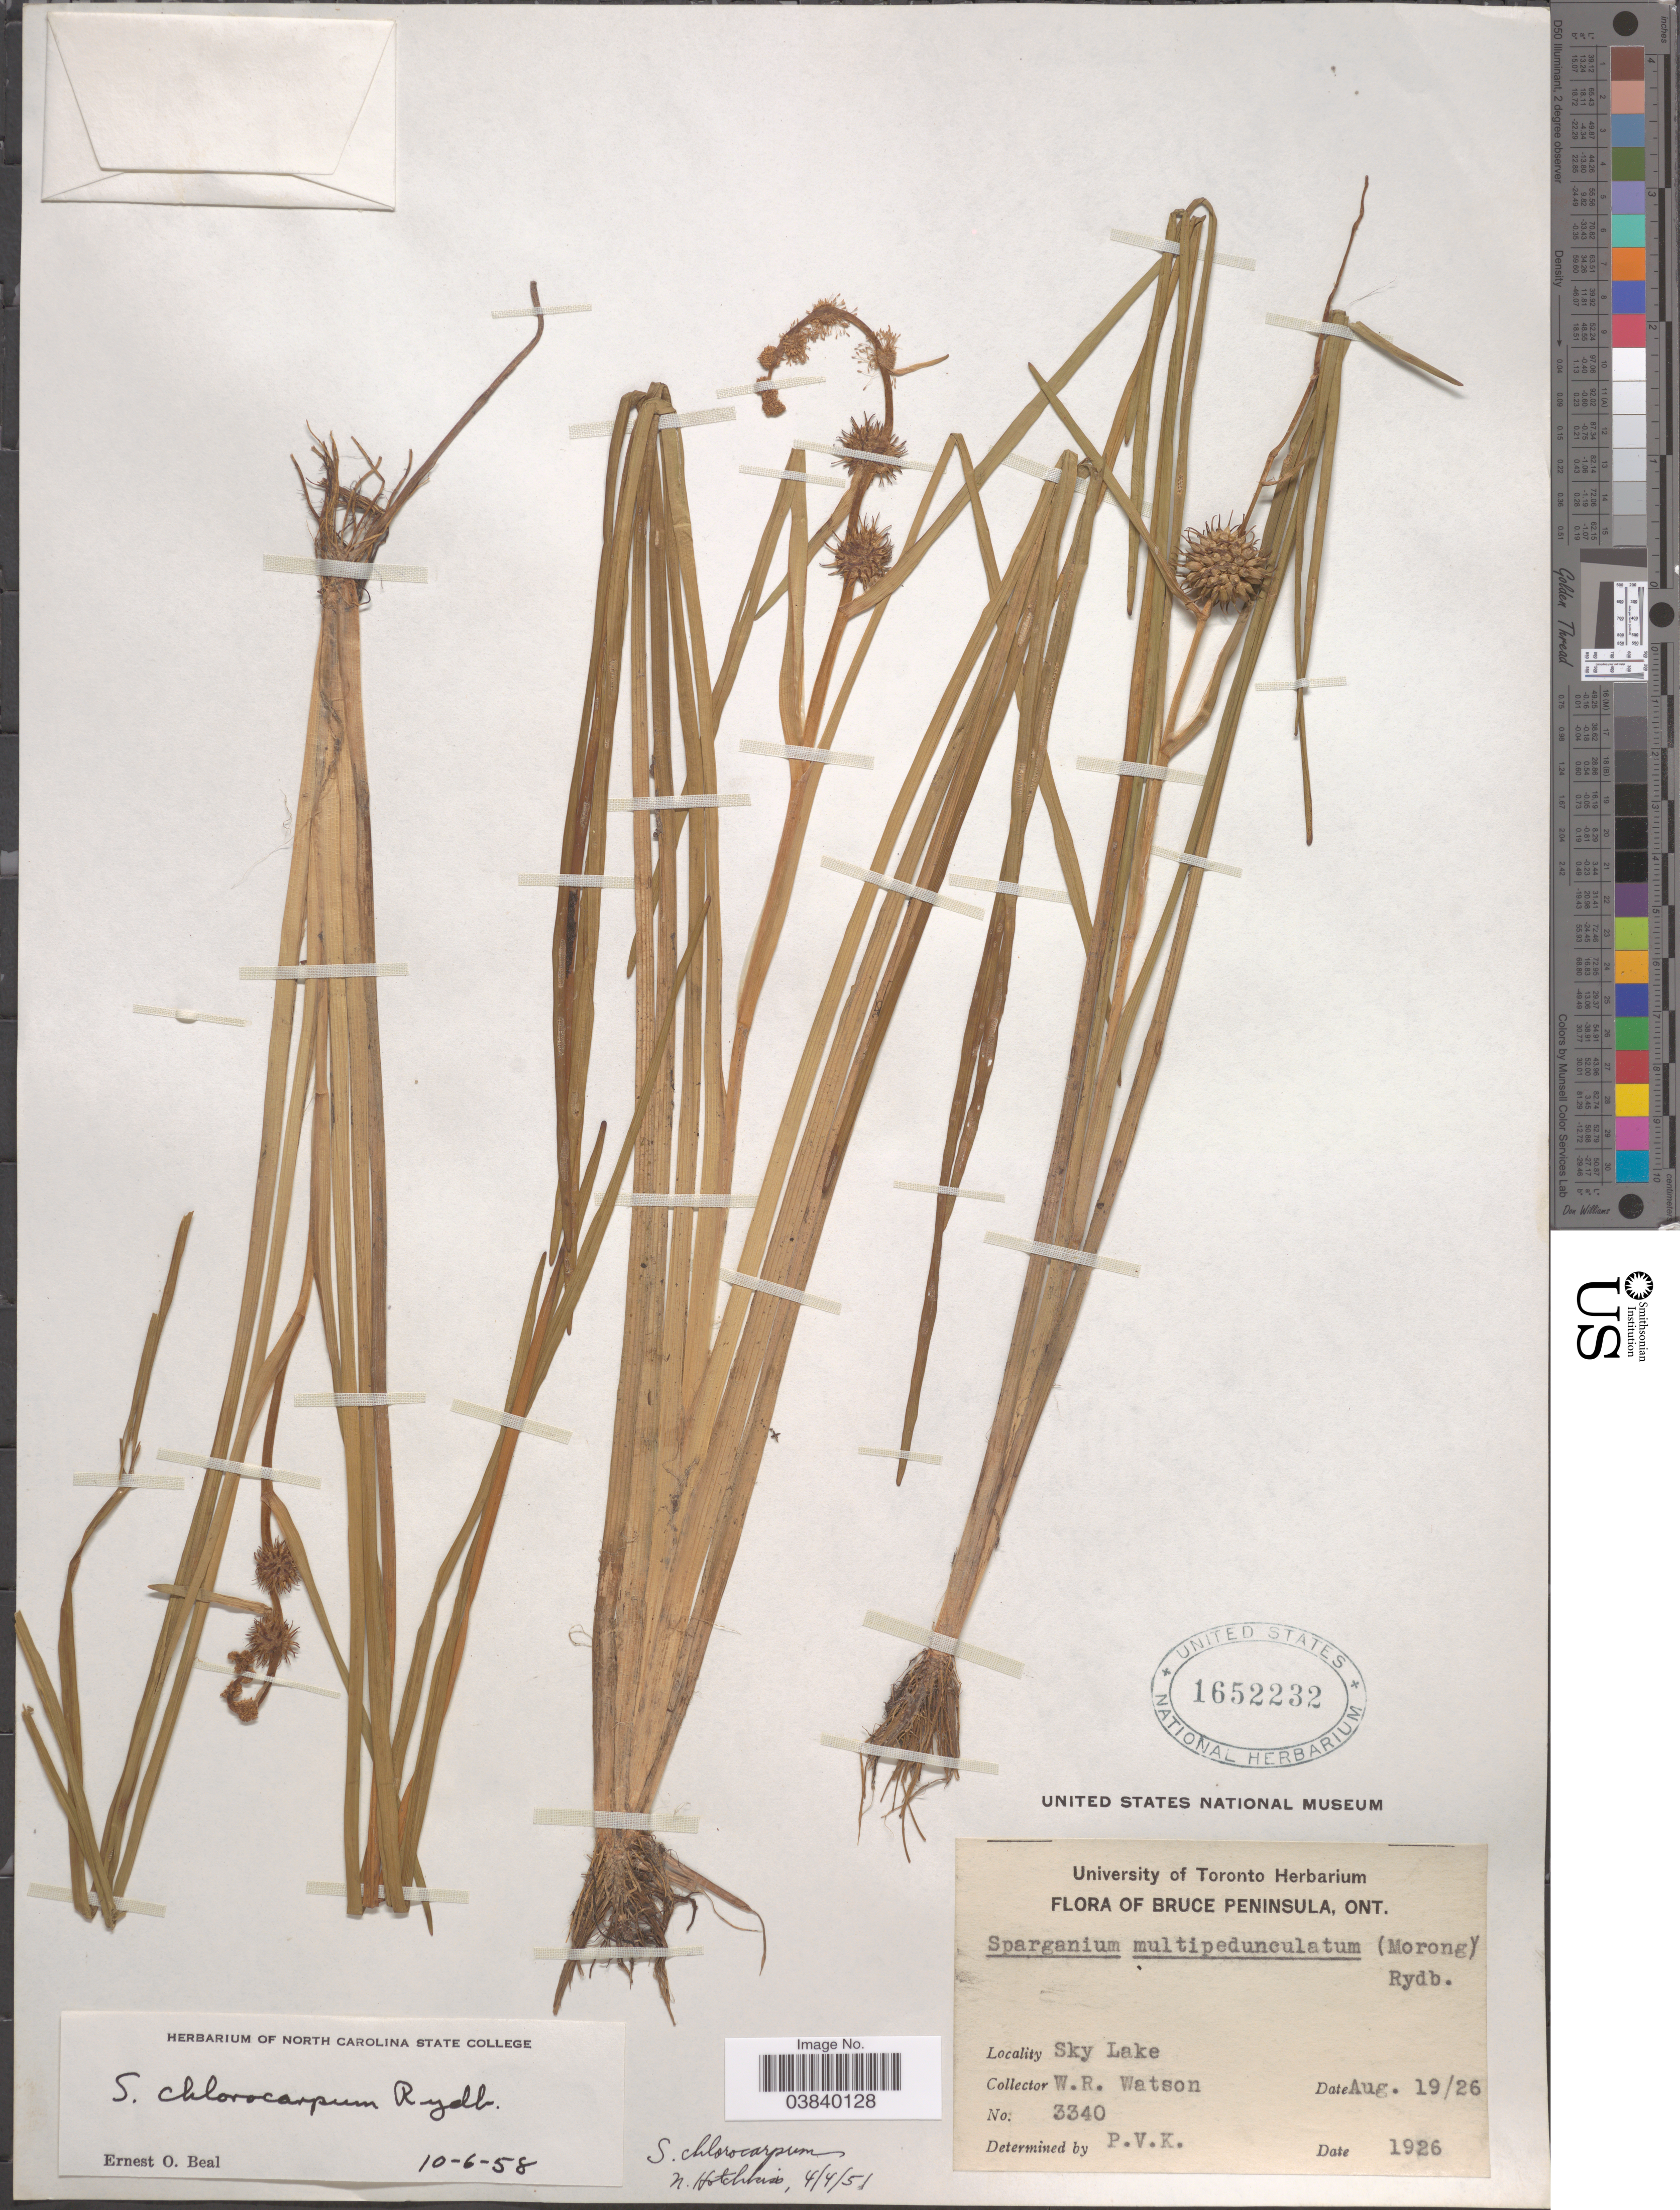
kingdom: Plantae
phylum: Tracheophyta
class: Liliopsida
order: Poales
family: Typhaceae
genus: Sparganium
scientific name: Sparganium chlorocarpum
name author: Rydb.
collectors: W. R. Watson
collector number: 3340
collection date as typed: Transcribed d/m/y: 19/8/26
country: Canada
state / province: Ontario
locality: Bruce Peninsula. Sky Lake.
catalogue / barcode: US 1652232